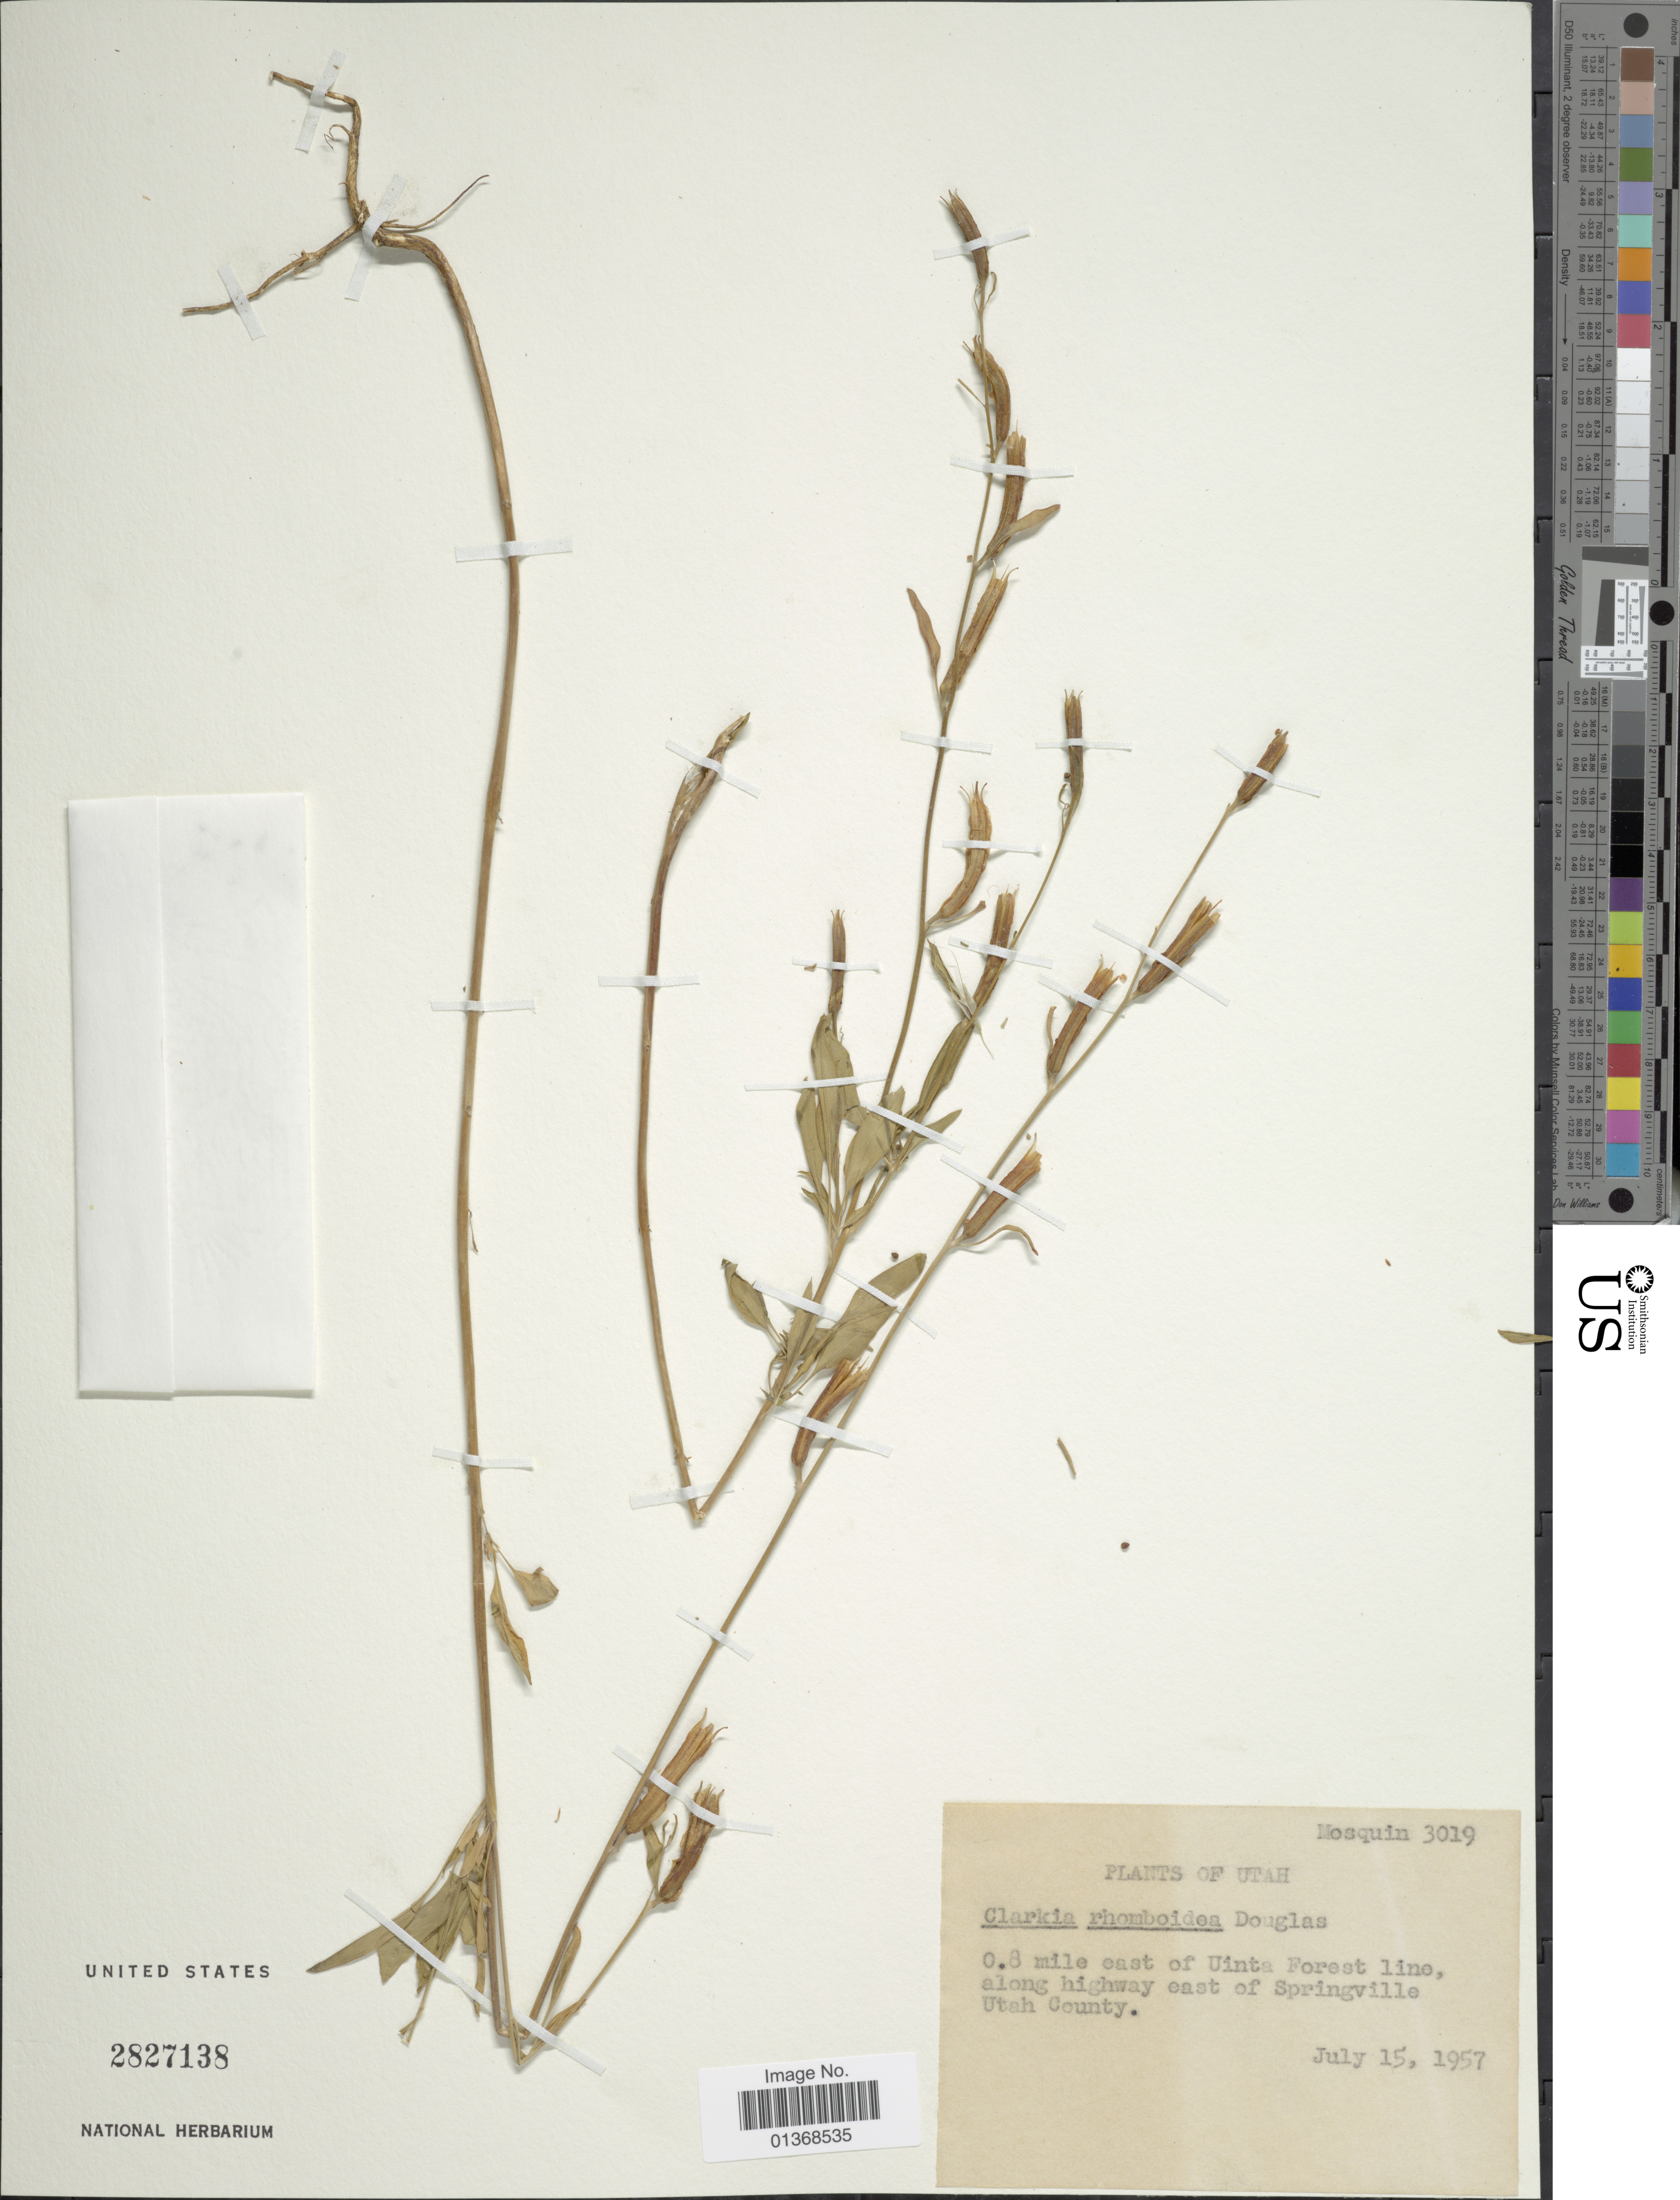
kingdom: Plantae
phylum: Tracheophyta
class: Magnoliopsida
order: Myrtales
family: Onagraceae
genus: Clarkia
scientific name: Clarkia rhomboidea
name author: Douglas ex Hook.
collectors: Mosquin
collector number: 3019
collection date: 1957-07-15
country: United States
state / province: Utah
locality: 0.8 mile east of Uinta Forest line, along highway east of Springville Utah County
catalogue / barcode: US 2827138